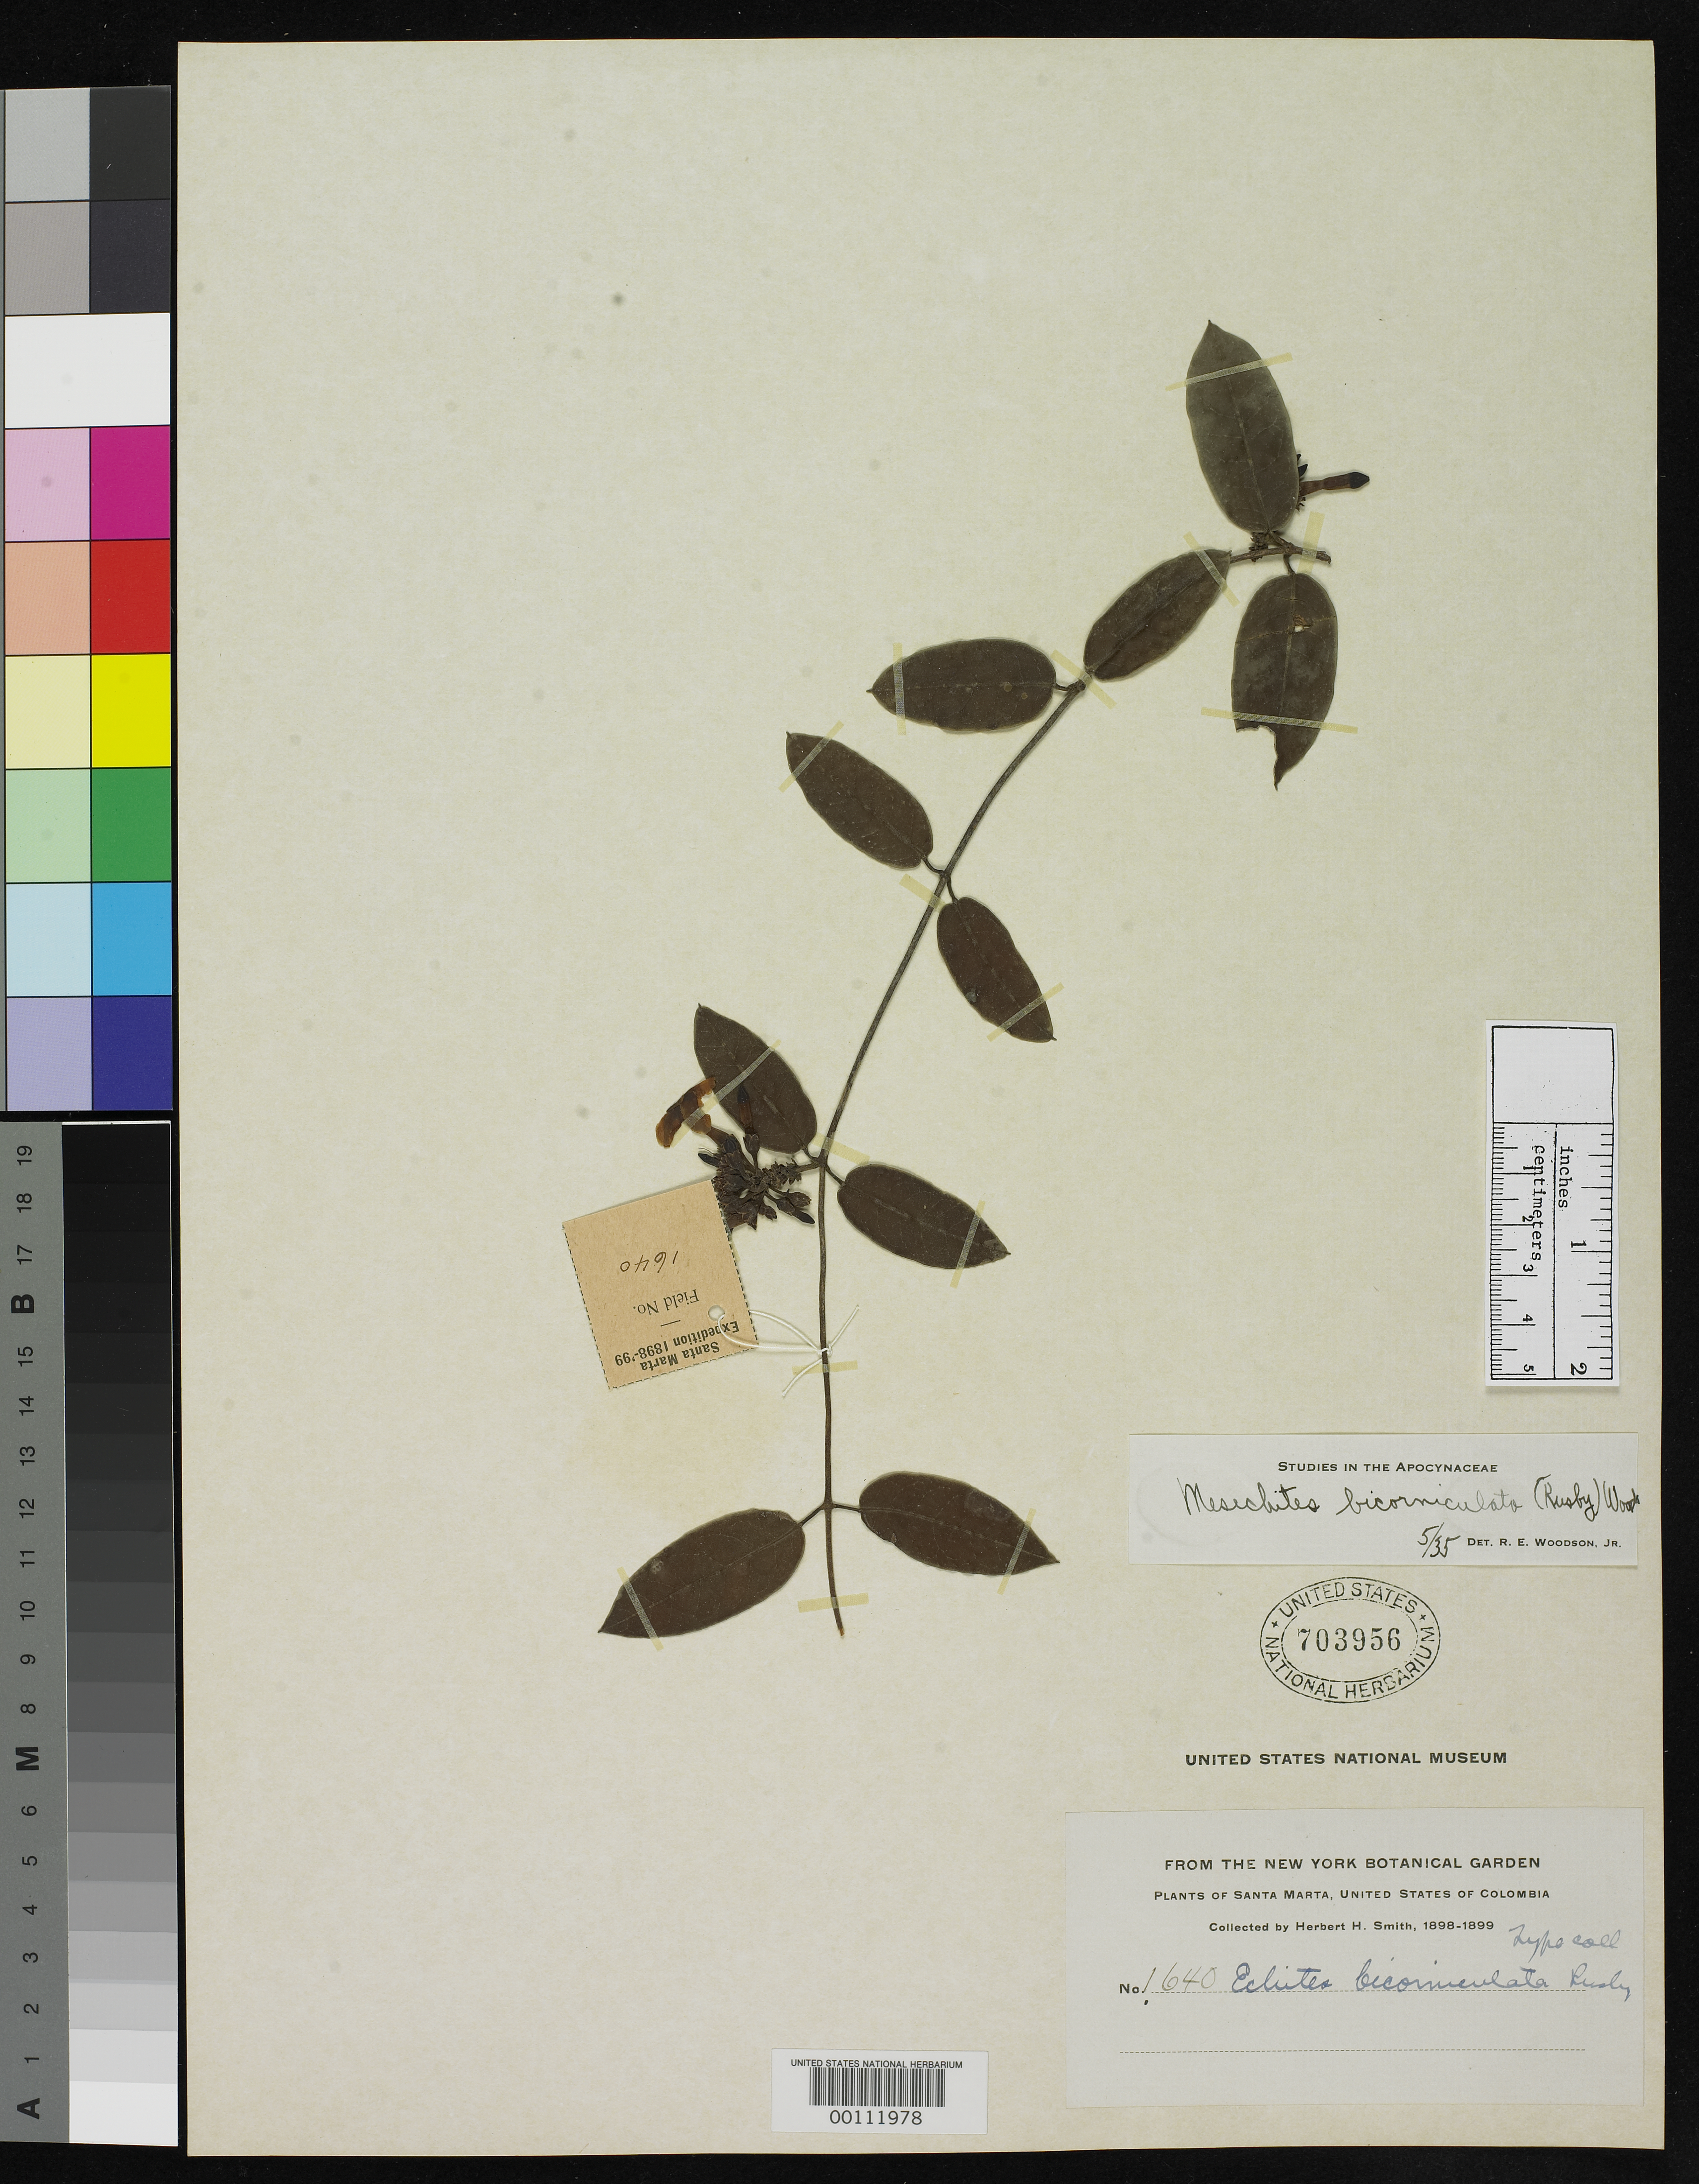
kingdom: Plantae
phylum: Tracheophyta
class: Magnoliopsida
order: Gentianales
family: Apocynaceae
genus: Echites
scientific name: Echites bicorniculata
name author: Rusby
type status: Isotype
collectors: Herbert H. Smith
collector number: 1640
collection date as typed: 10 Sep 1898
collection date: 1898-09-10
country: Colombia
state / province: Magdalena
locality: Cienaga.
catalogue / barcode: US 703956